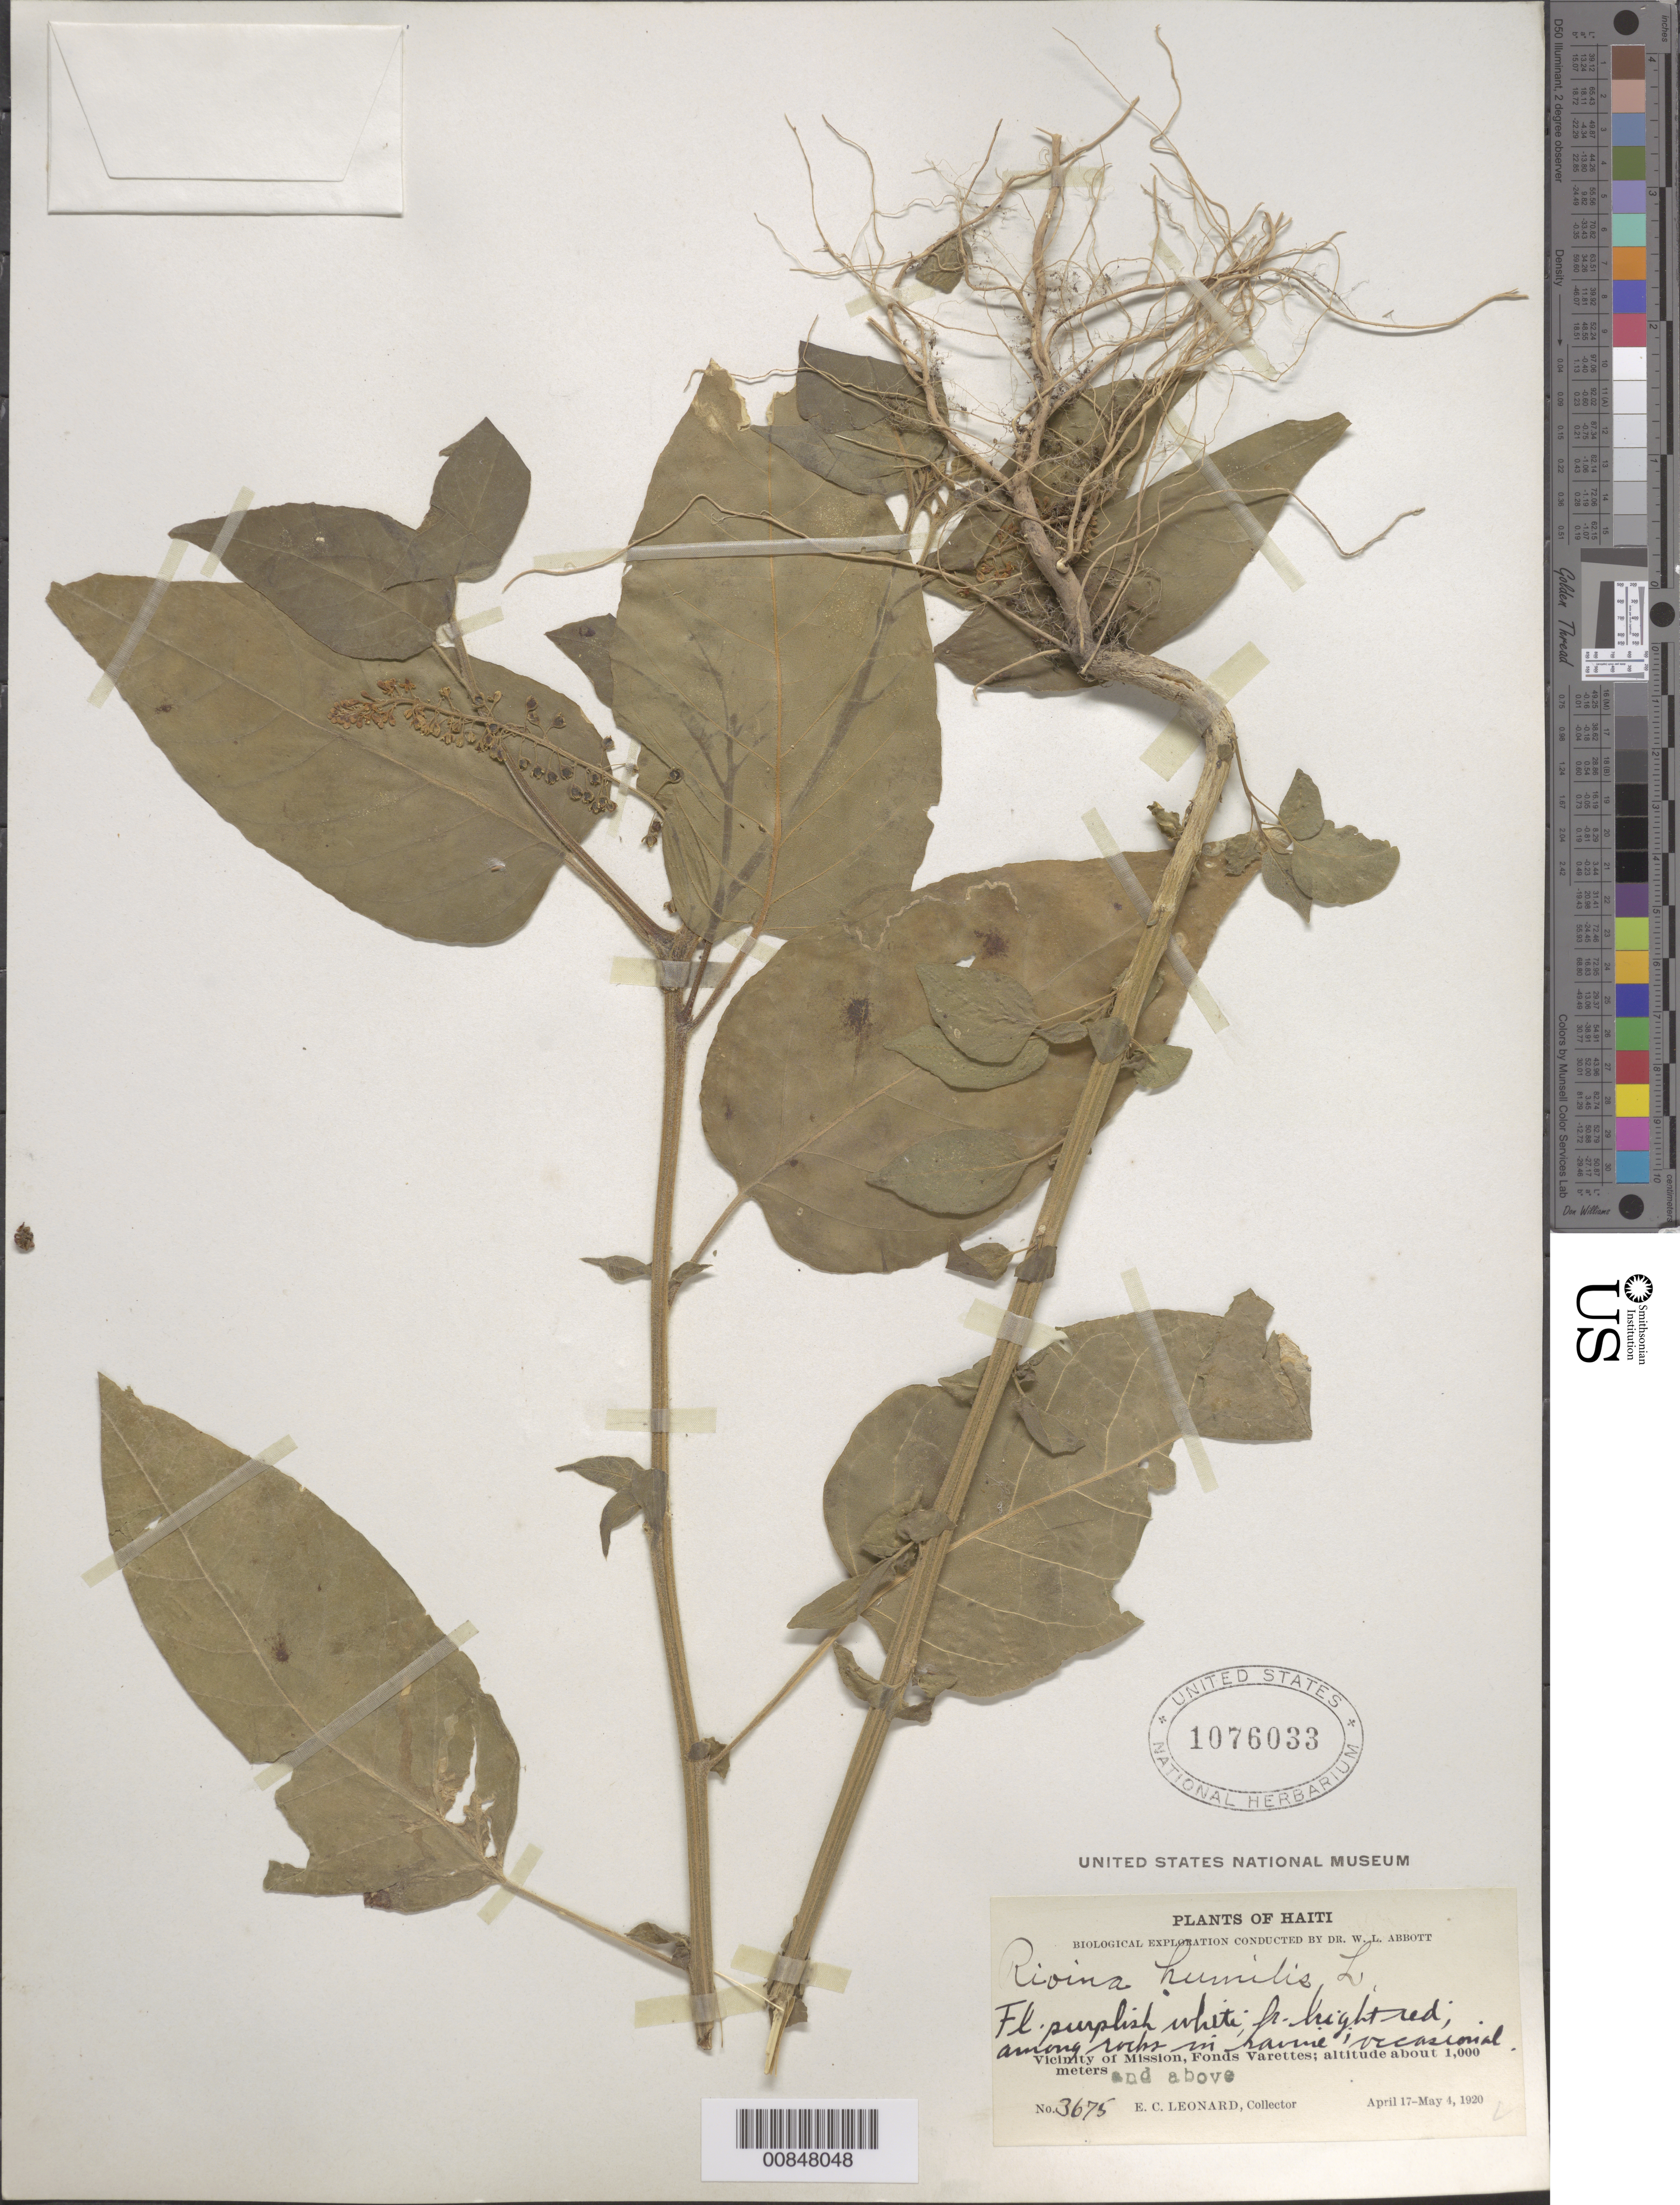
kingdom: Plantae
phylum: Tracheophyta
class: Magnoliopsida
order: Caryophyllales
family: Phytolaccaceae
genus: Rivina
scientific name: Rivina humilis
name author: L.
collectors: E. C. Leonard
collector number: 3675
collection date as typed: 17 Apr 1920 to 04 May 1920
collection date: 1920-04-17/1920-05-04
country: Haiti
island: Hispaniola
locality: Vicinity of Mission, Fonds Varettes.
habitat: Among rocks in ravine.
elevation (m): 1000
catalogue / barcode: US 1076033